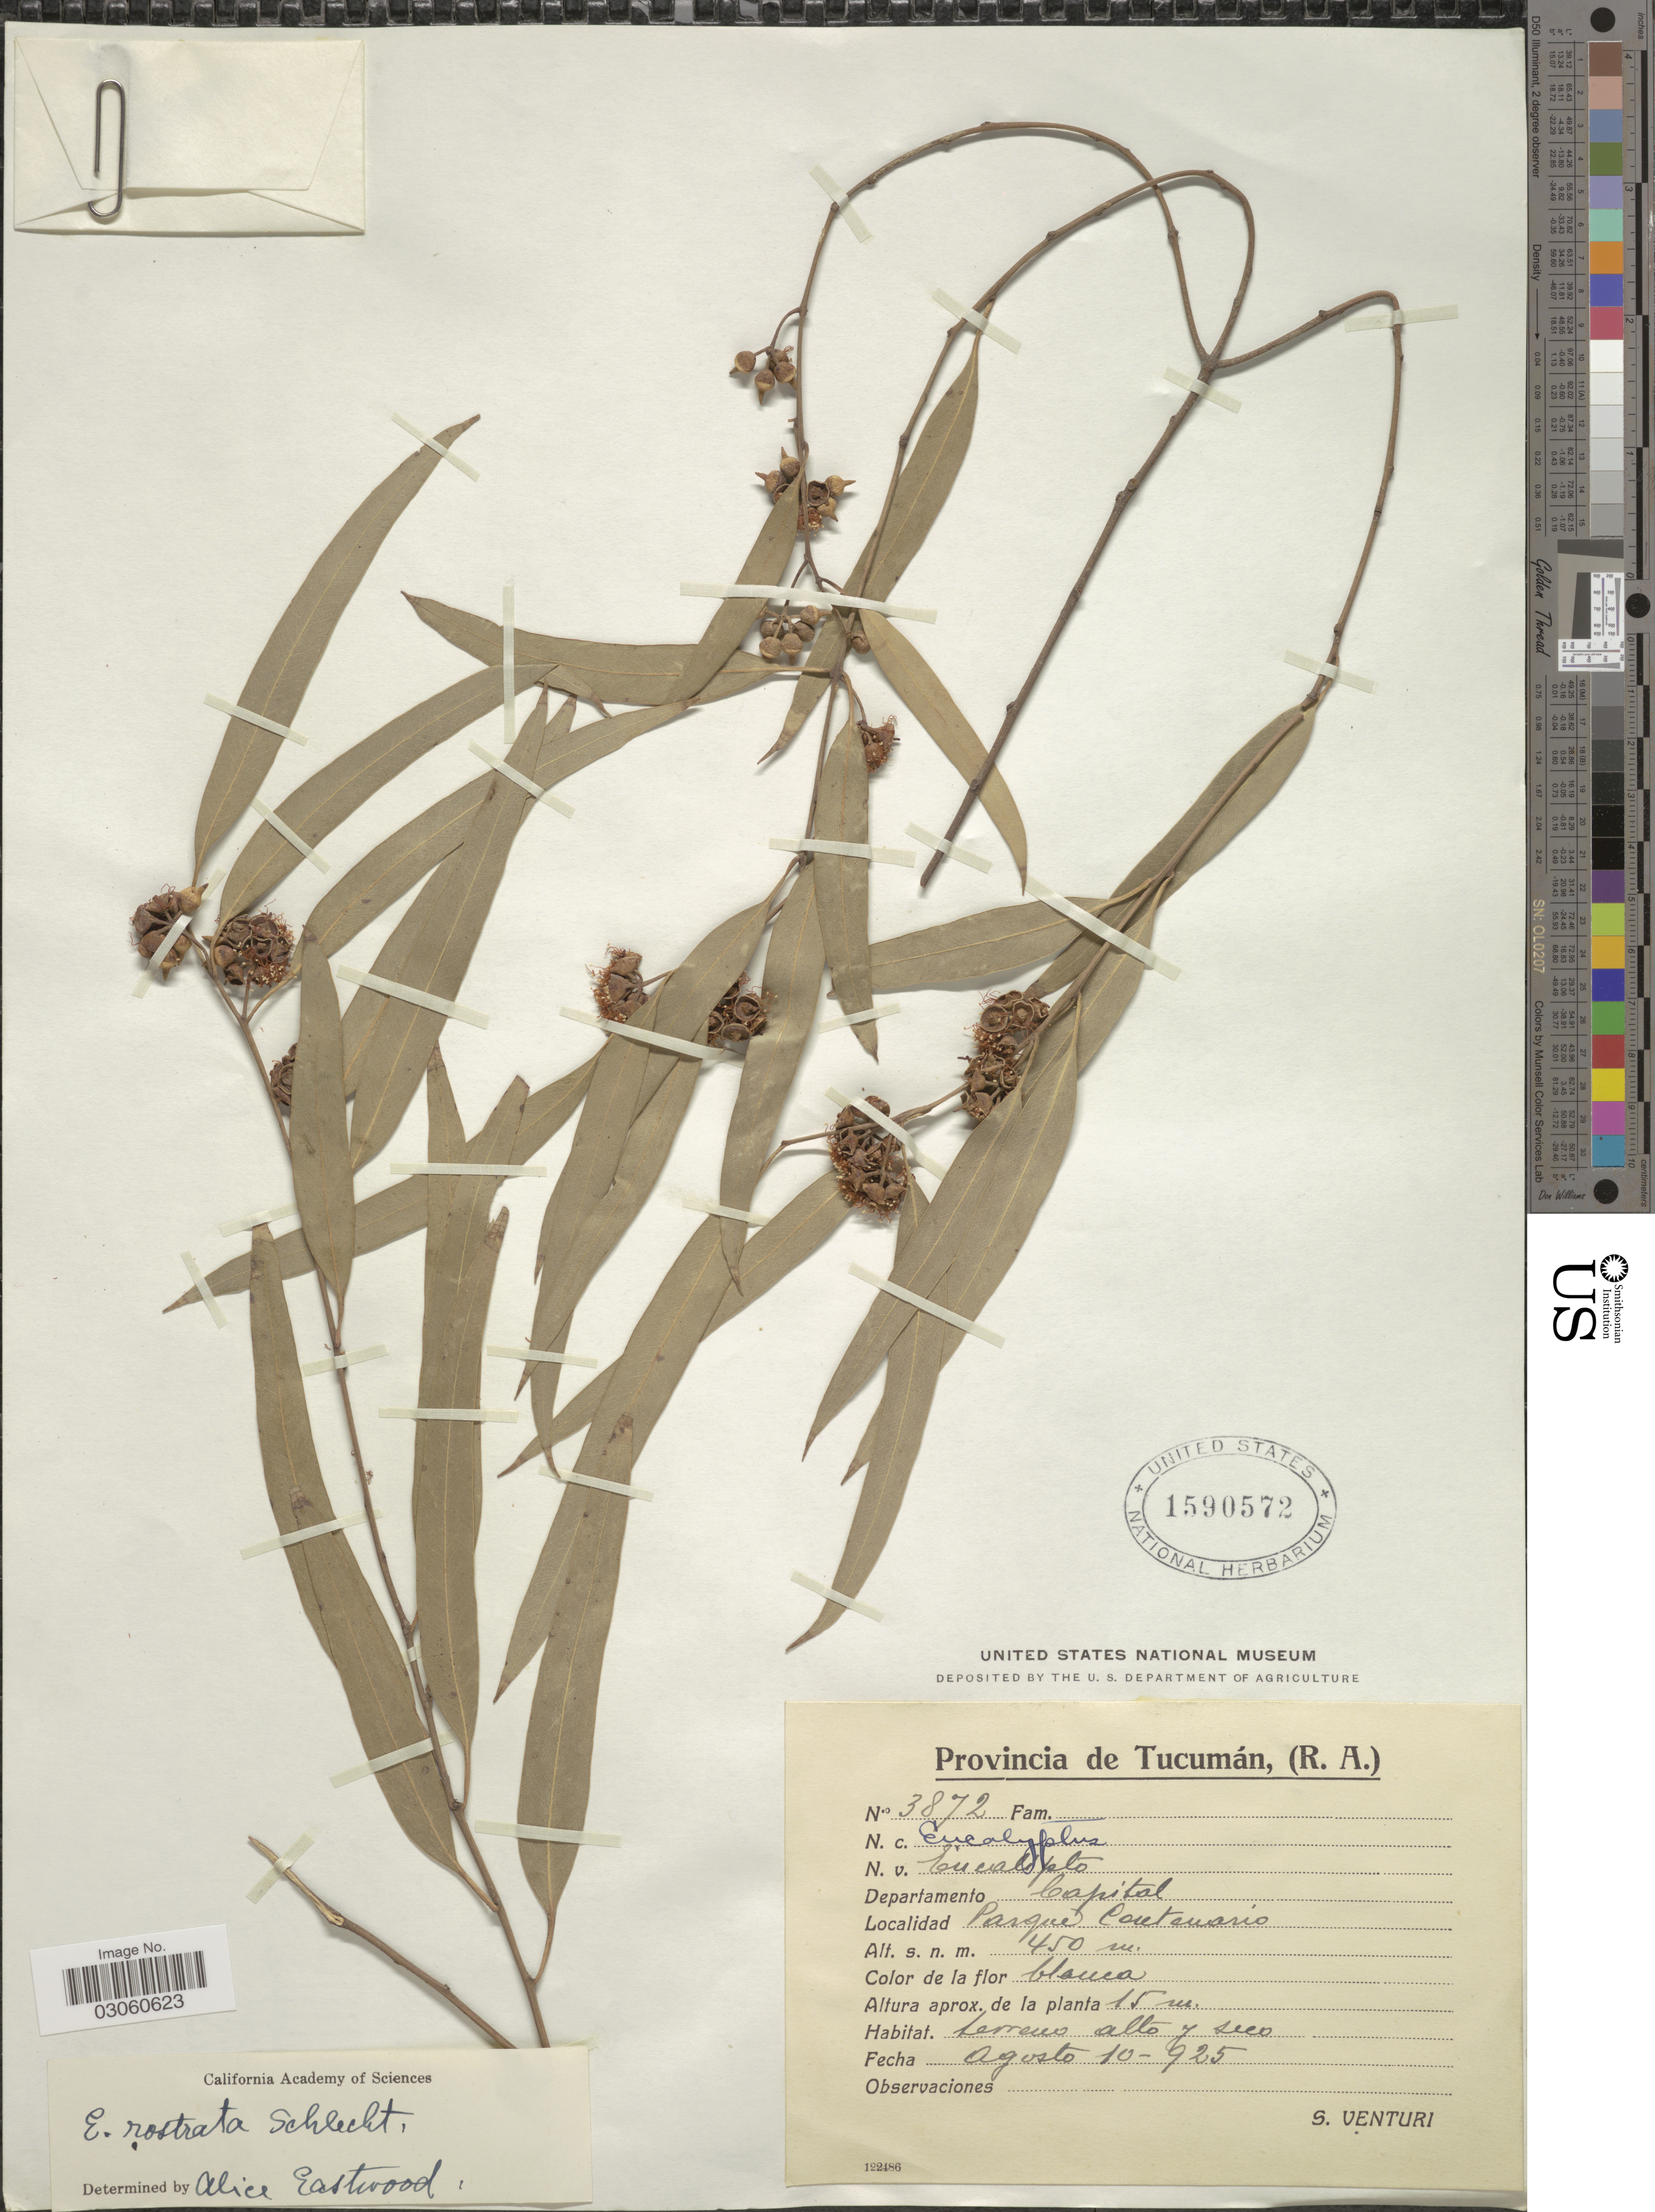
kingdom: Plantae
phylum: Tracheophyta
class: Magnoliopsida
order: Myrtales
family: Myrtaceae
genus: Eucalyptus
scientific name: Eucalyptus rostrata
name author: Schltdl.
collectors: S. Venturi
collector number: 3872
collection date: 1925-08-10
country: Argentina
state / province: Tucuman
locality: Departamento Capital, Parque Centenario.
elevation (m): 450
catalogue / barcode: US 1590572